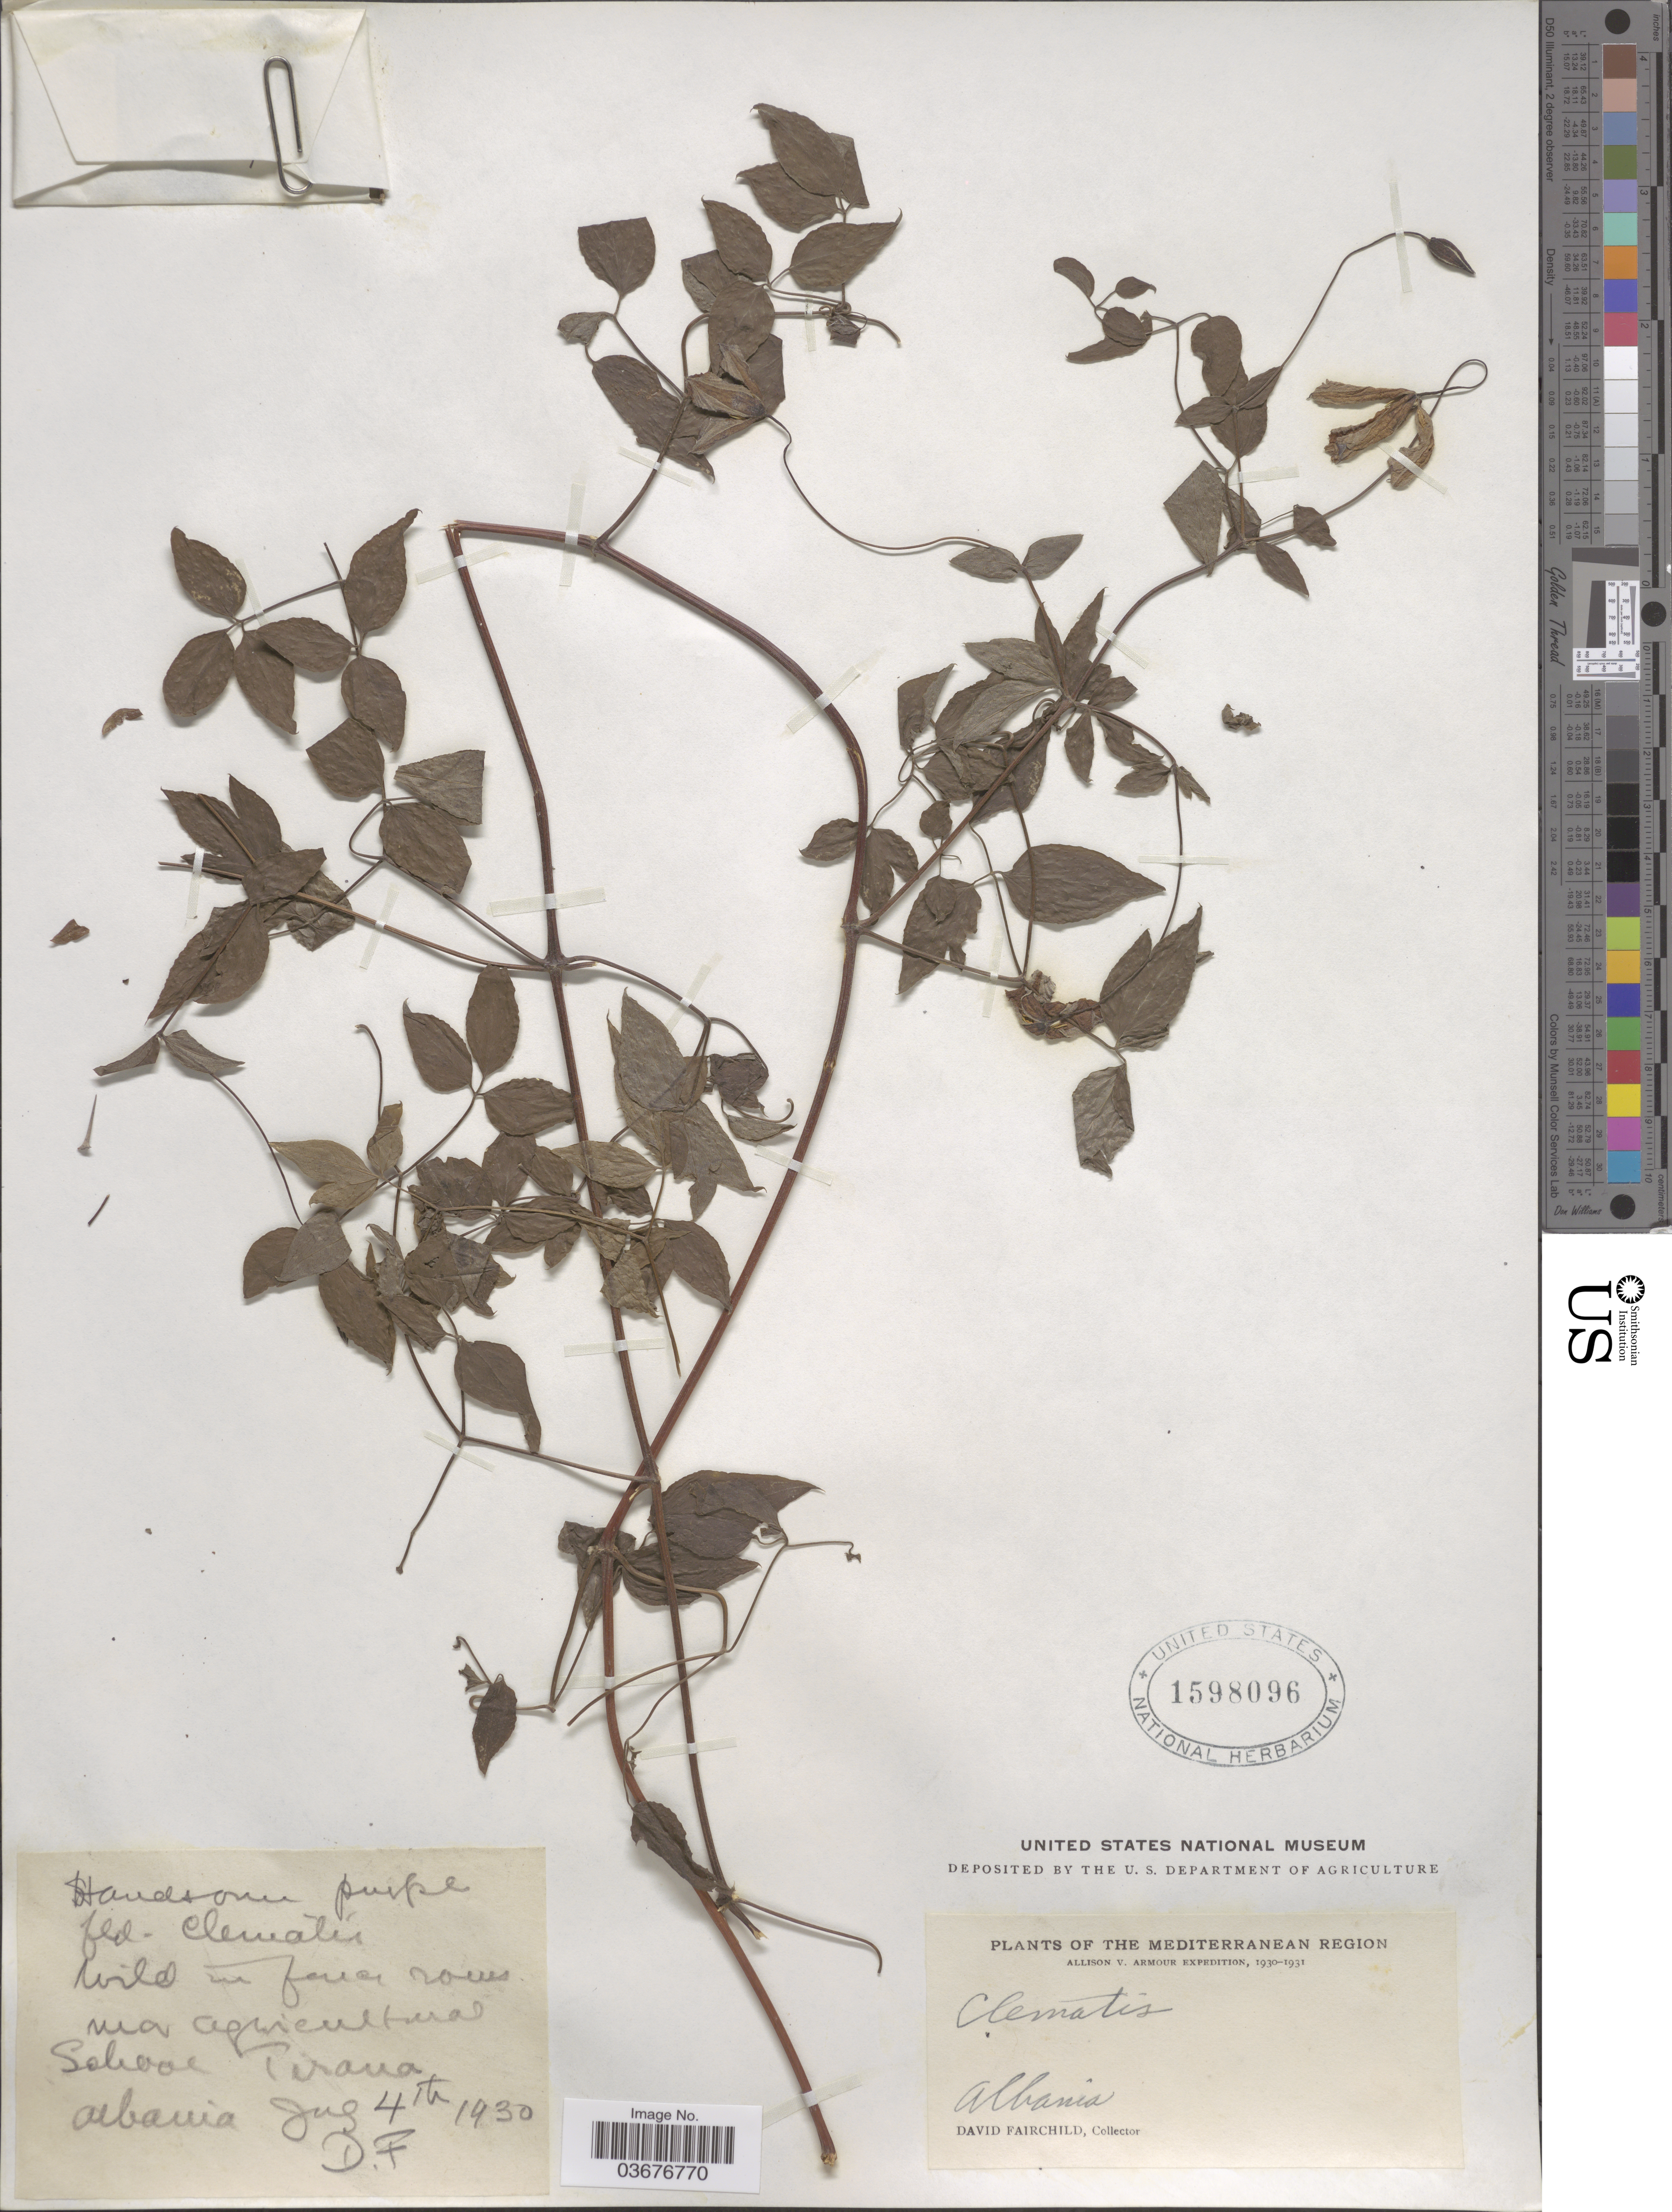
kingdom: Plantae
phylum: Tracheophyta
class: Magnoliopsida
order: Ranunculales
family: Ranunculaceae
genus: Clematis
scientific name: Clematis sp.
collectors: D. Fairchild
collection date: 1930-07-04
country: Albania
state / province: Tirane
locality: Sahaoe [interpreted] Tirana. The Mediterranean Region.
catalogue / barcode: US 1598096